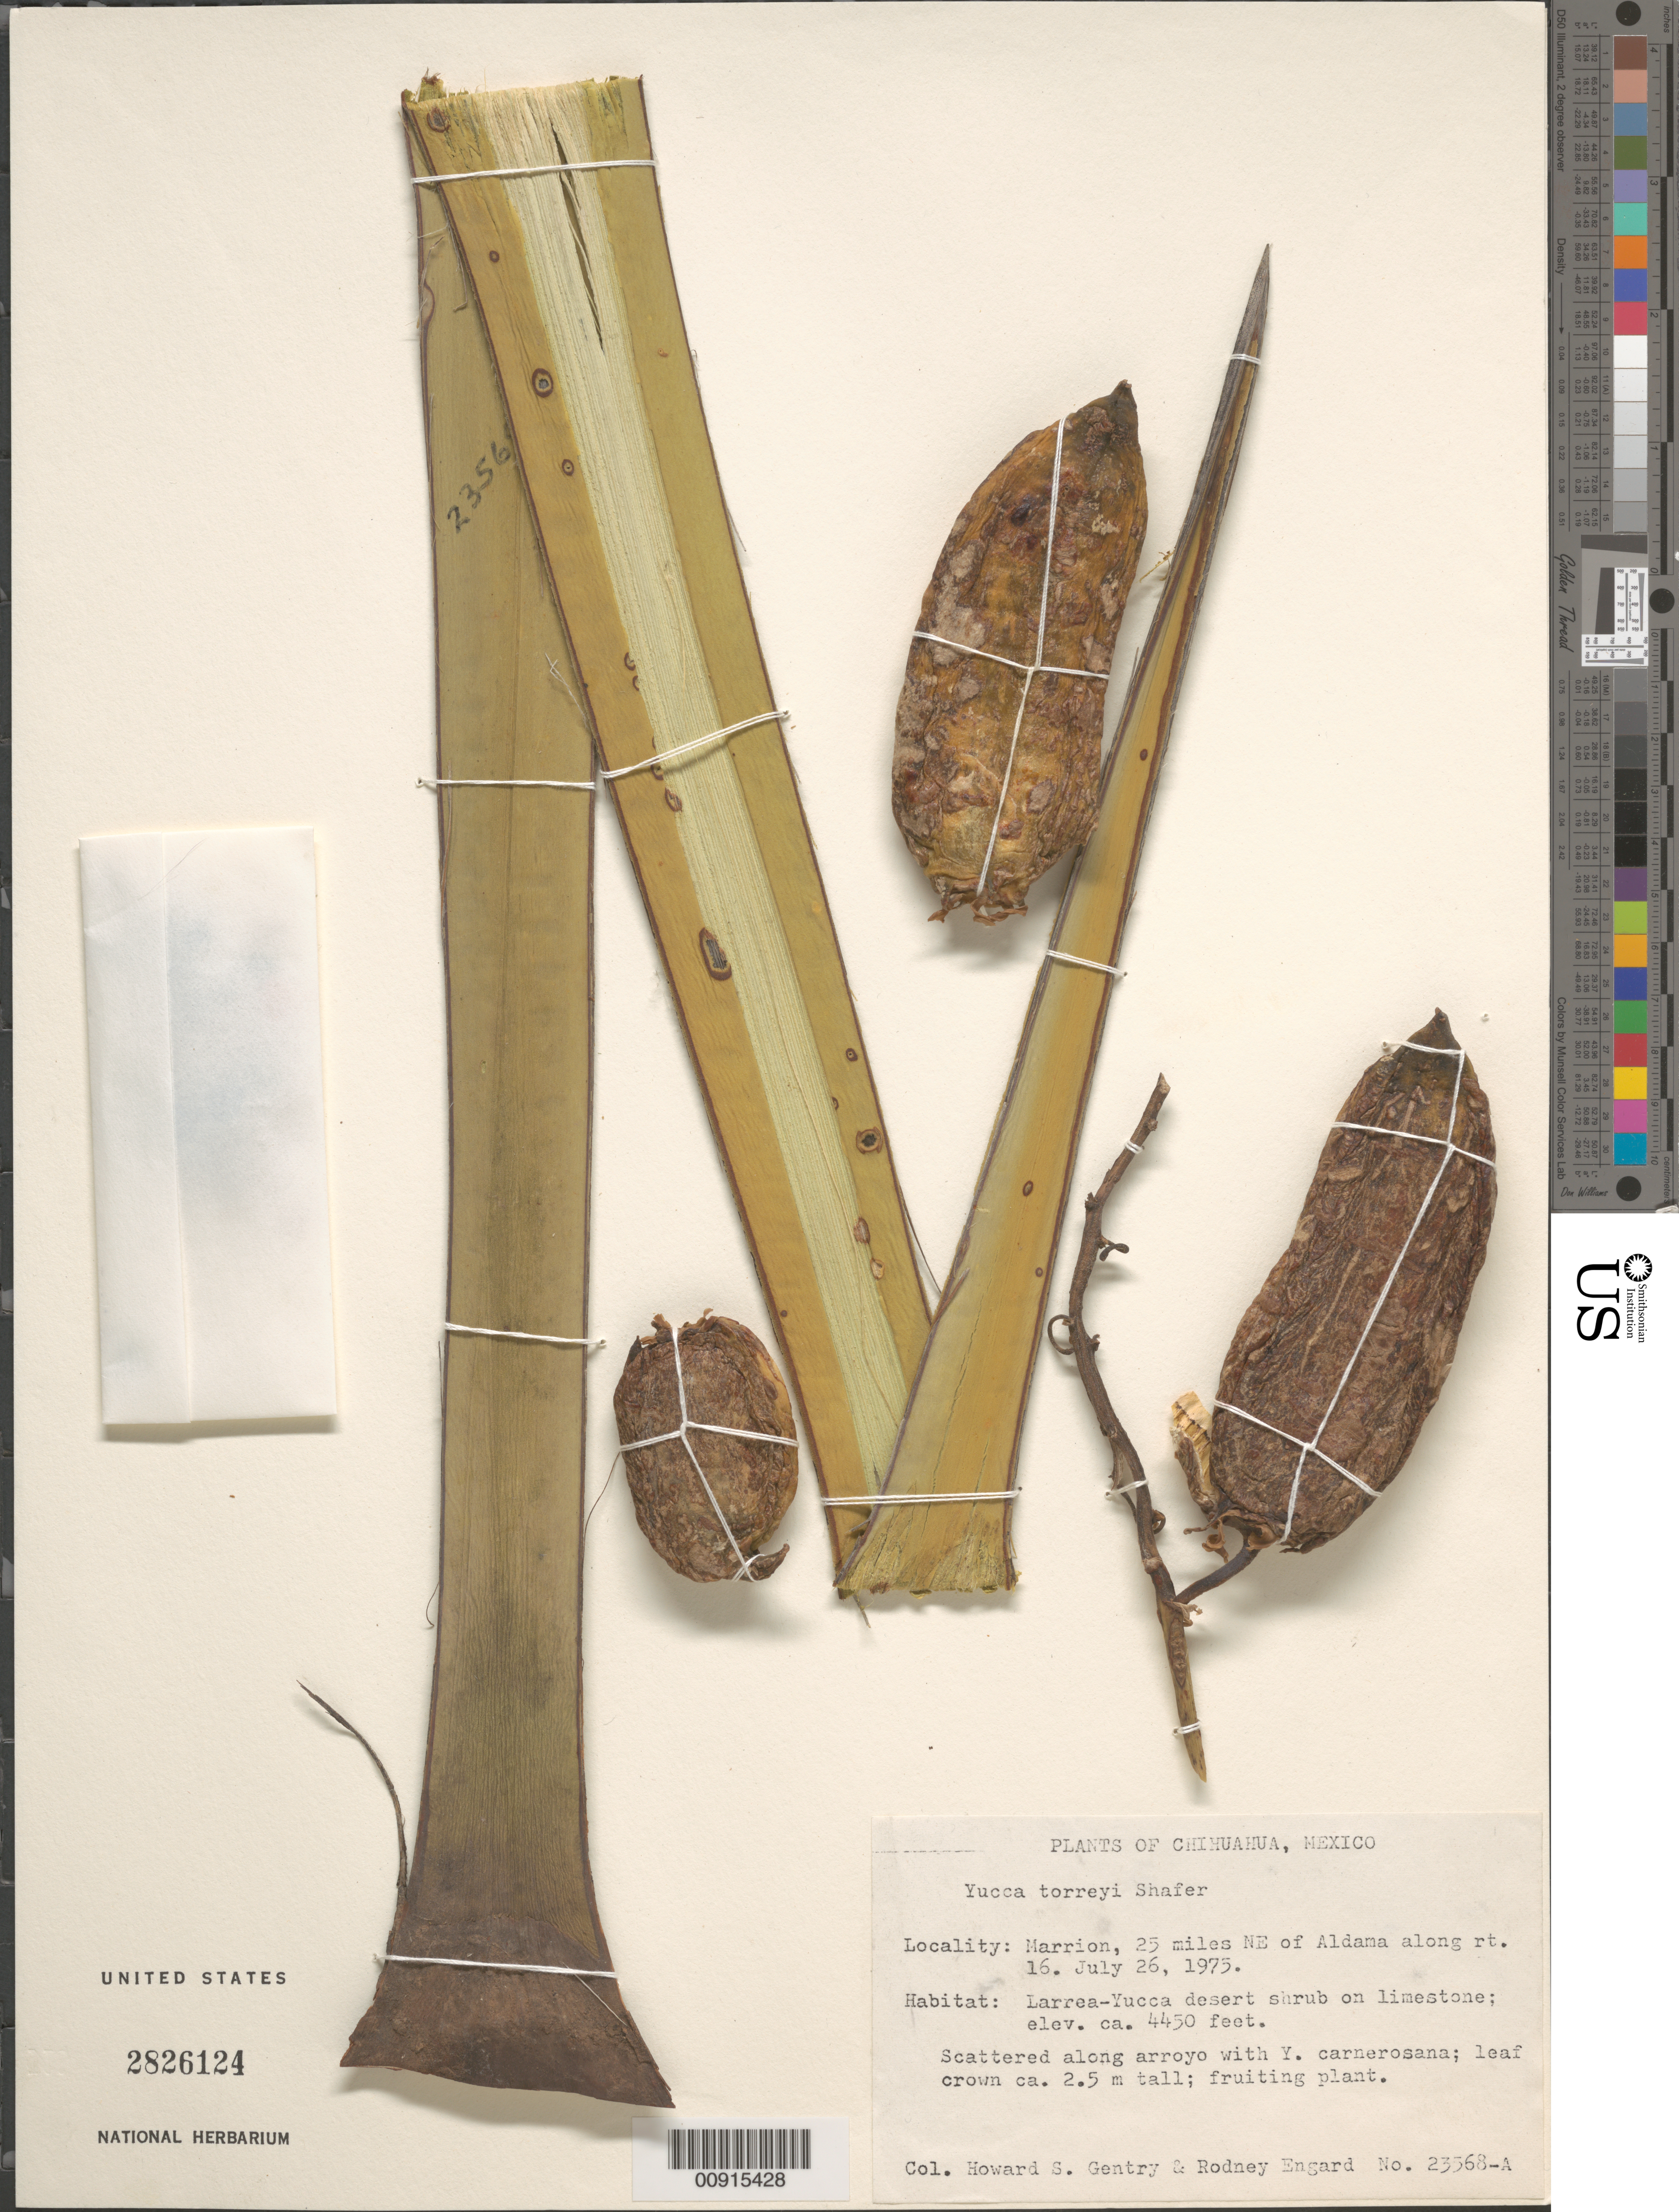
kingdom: Plantae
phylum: Tracheophyta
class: Liliopsida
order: Asparagales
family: Asparagaceae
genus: Yucca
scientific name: Yucca torreyi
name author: Shafer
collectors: H. S. Gentry & R. Engard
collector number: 23568-A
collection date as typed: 26 Jul 1975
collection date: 1975-07-26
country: Mexico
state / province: Chihuahua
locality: Chihuahua: Marrion, 25 miles NE of Aldama along rt. 16.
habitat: Larrea-Yucca desert shrub on limestone. Scattered along arroyo with Y. carnerosana.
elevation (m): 1356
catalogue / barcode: US 2826124